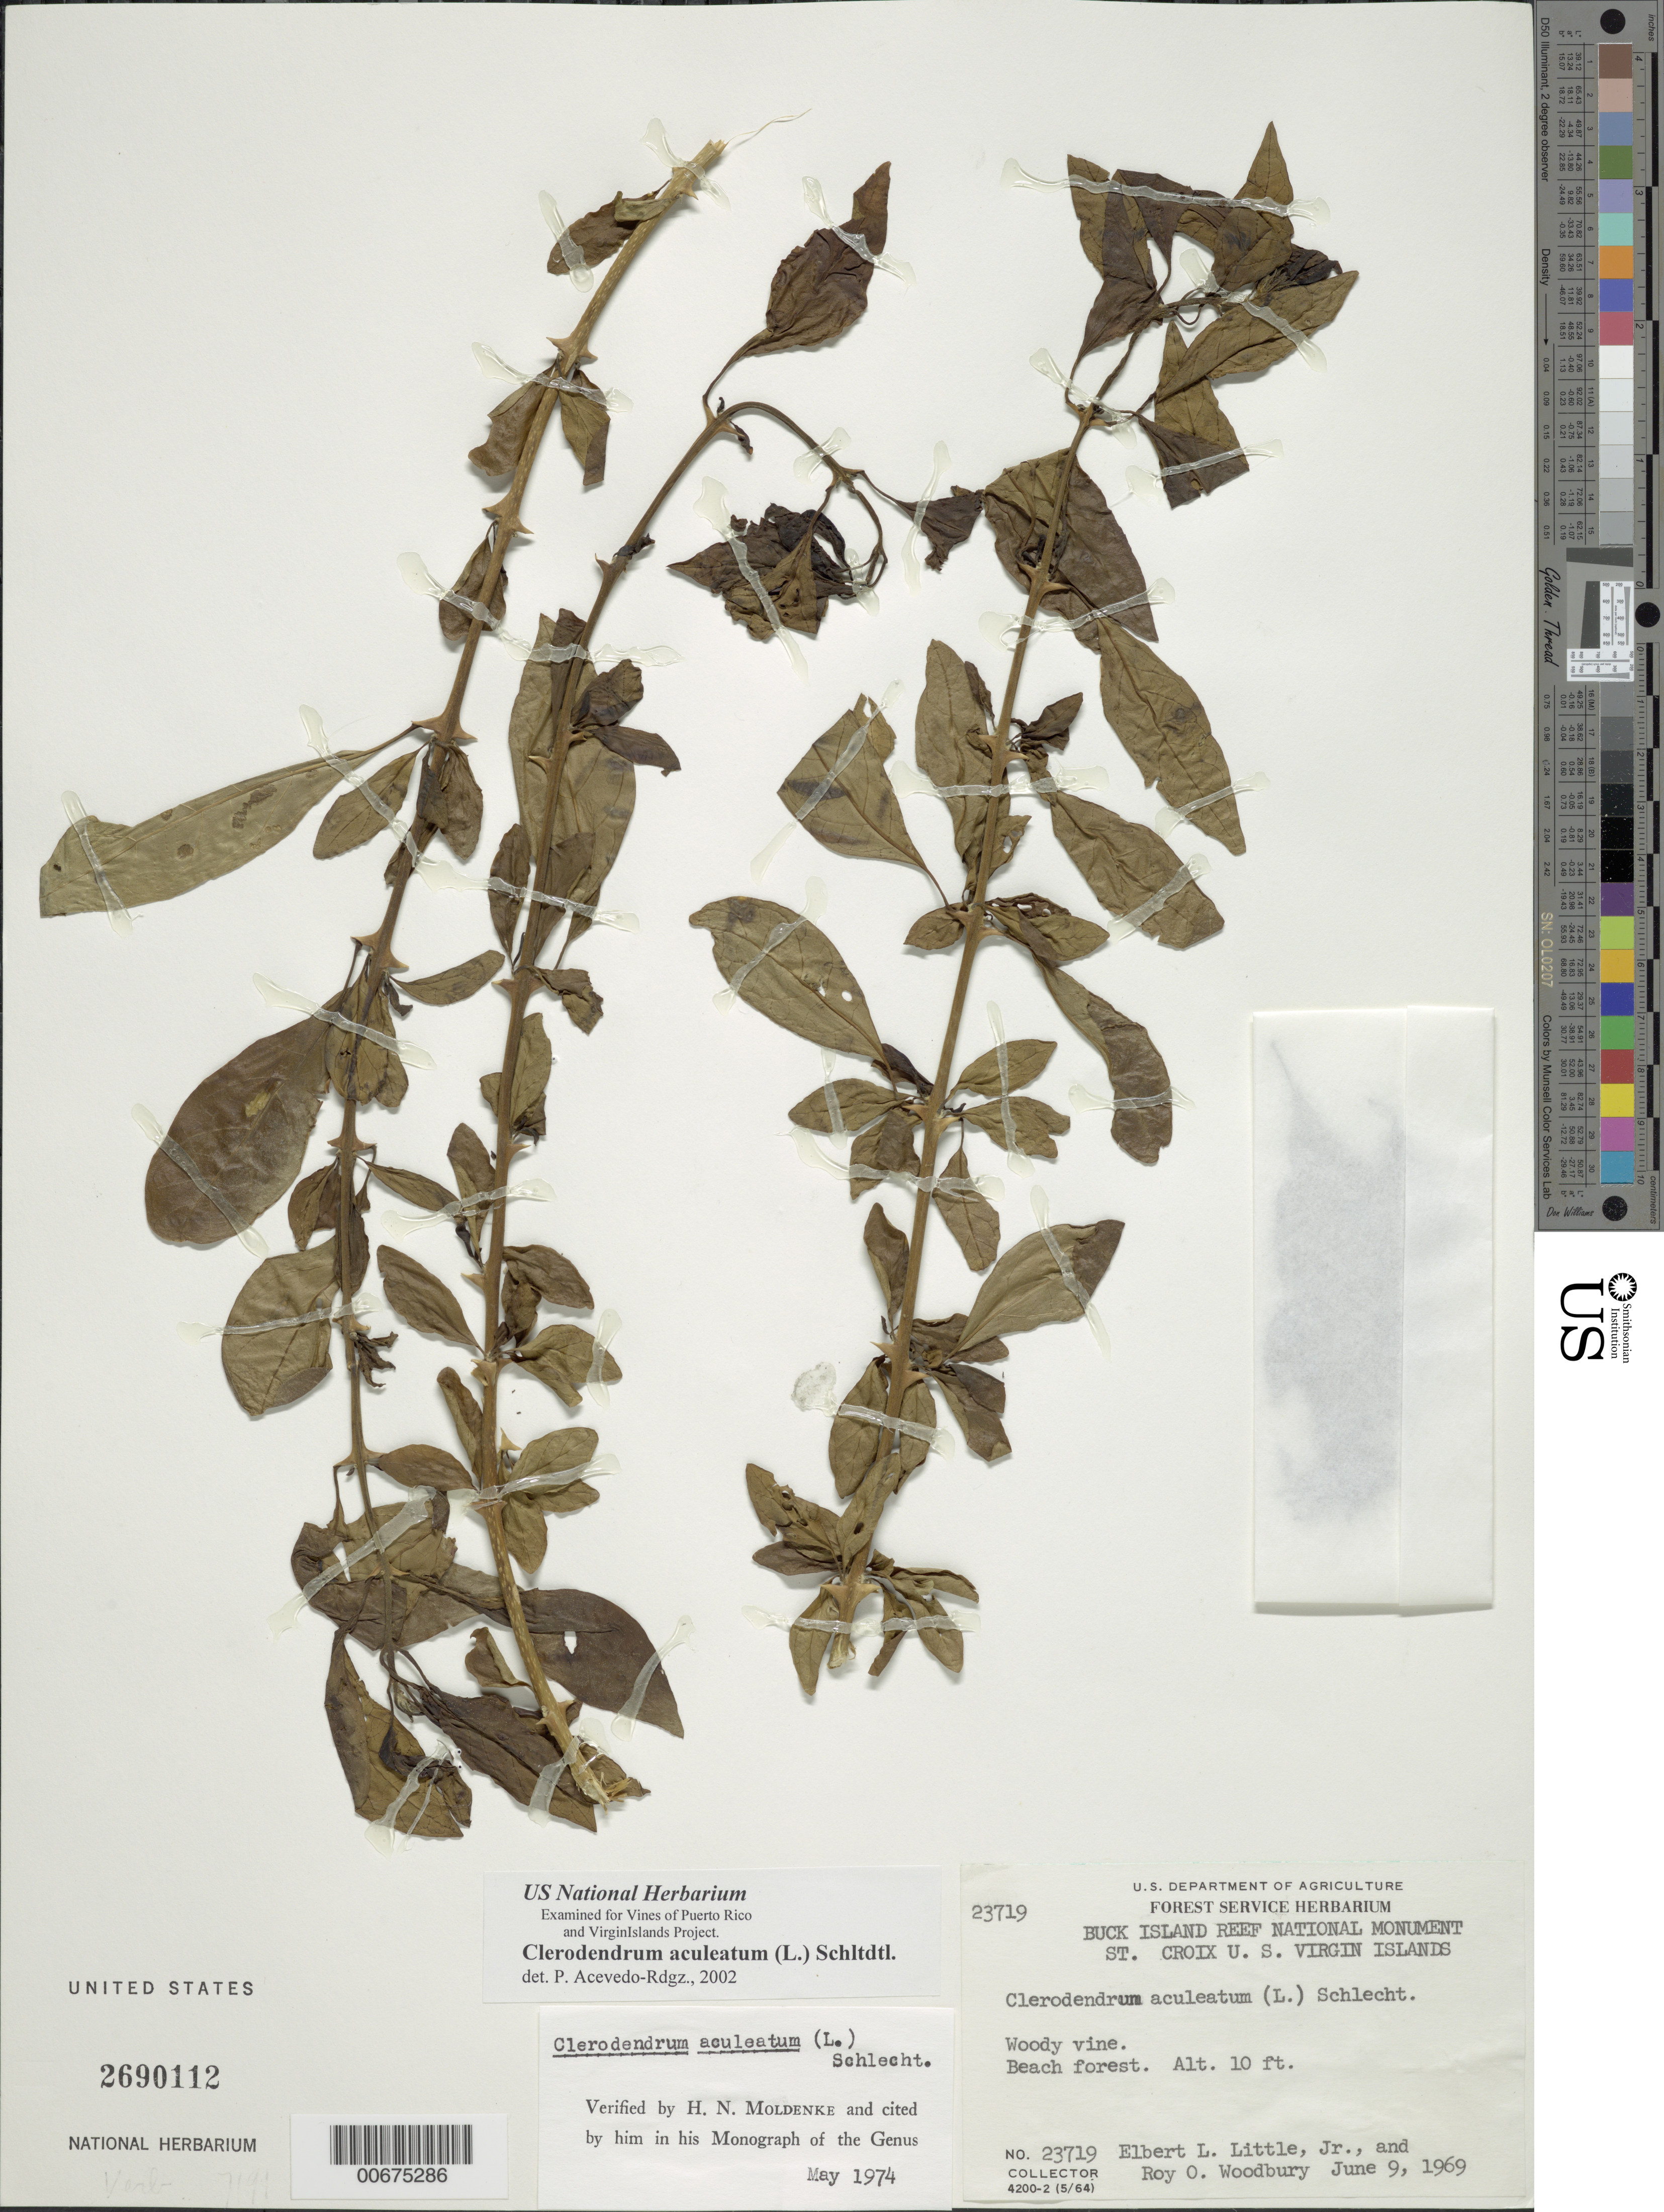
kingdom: Plantae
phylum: Tracheophyta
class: Magnoliopsida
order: Lamiales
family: Lamiaceae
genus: Clerodendrum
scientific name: Clerodendrum aculeatum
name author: (L.) Schltdl.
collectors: E. L. Little & R. O. Woodbury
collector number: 23719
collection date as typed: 09 Jun 1969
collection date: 1969-06-09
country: U.S. Virgin Islands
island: St. Croix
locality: St. Croix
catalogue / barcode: US 2690112